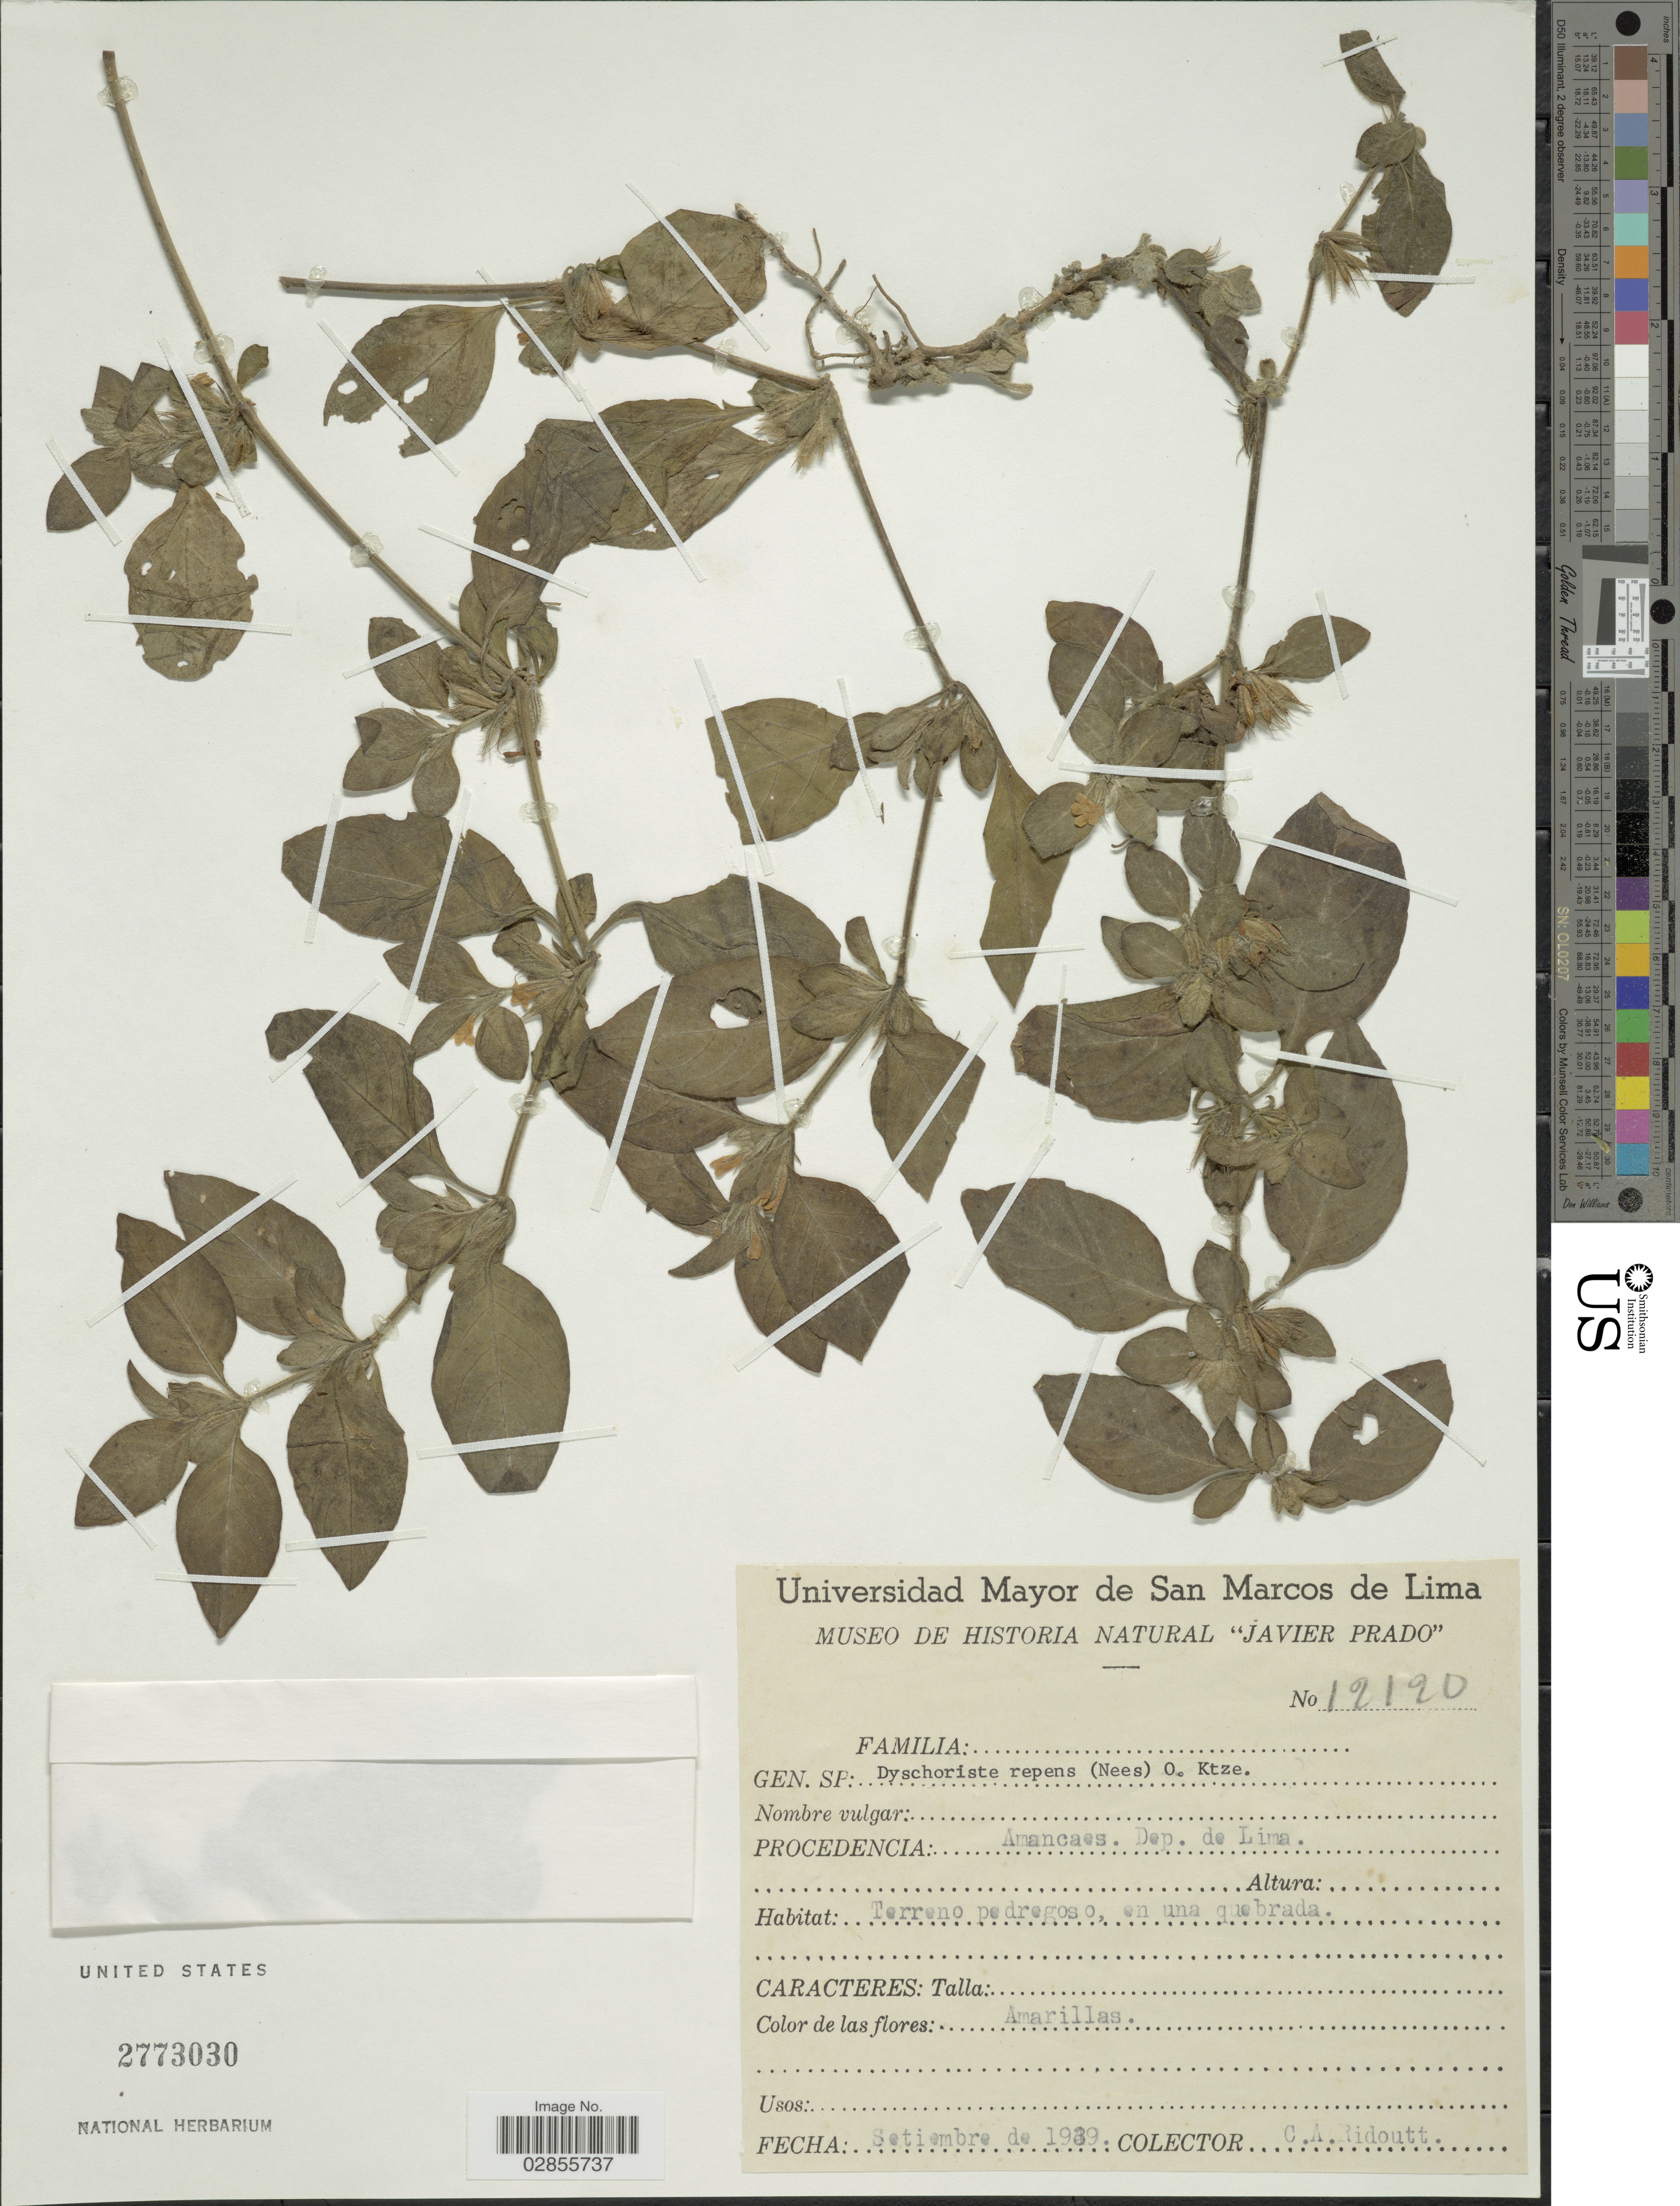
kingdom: Plantae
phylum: Tracheophyta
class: Magnoliopsida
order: Lamiales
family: Acanthaceae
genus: Dyschoriste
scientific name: Dyschoriste repens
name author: (Nees) Kuntze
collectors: C. Ridoutt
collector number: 12120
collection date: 1939-09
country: Peru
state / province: Lima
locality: Procedencia: Amancaes. Dep. de Lima.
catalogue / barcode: US 2773030